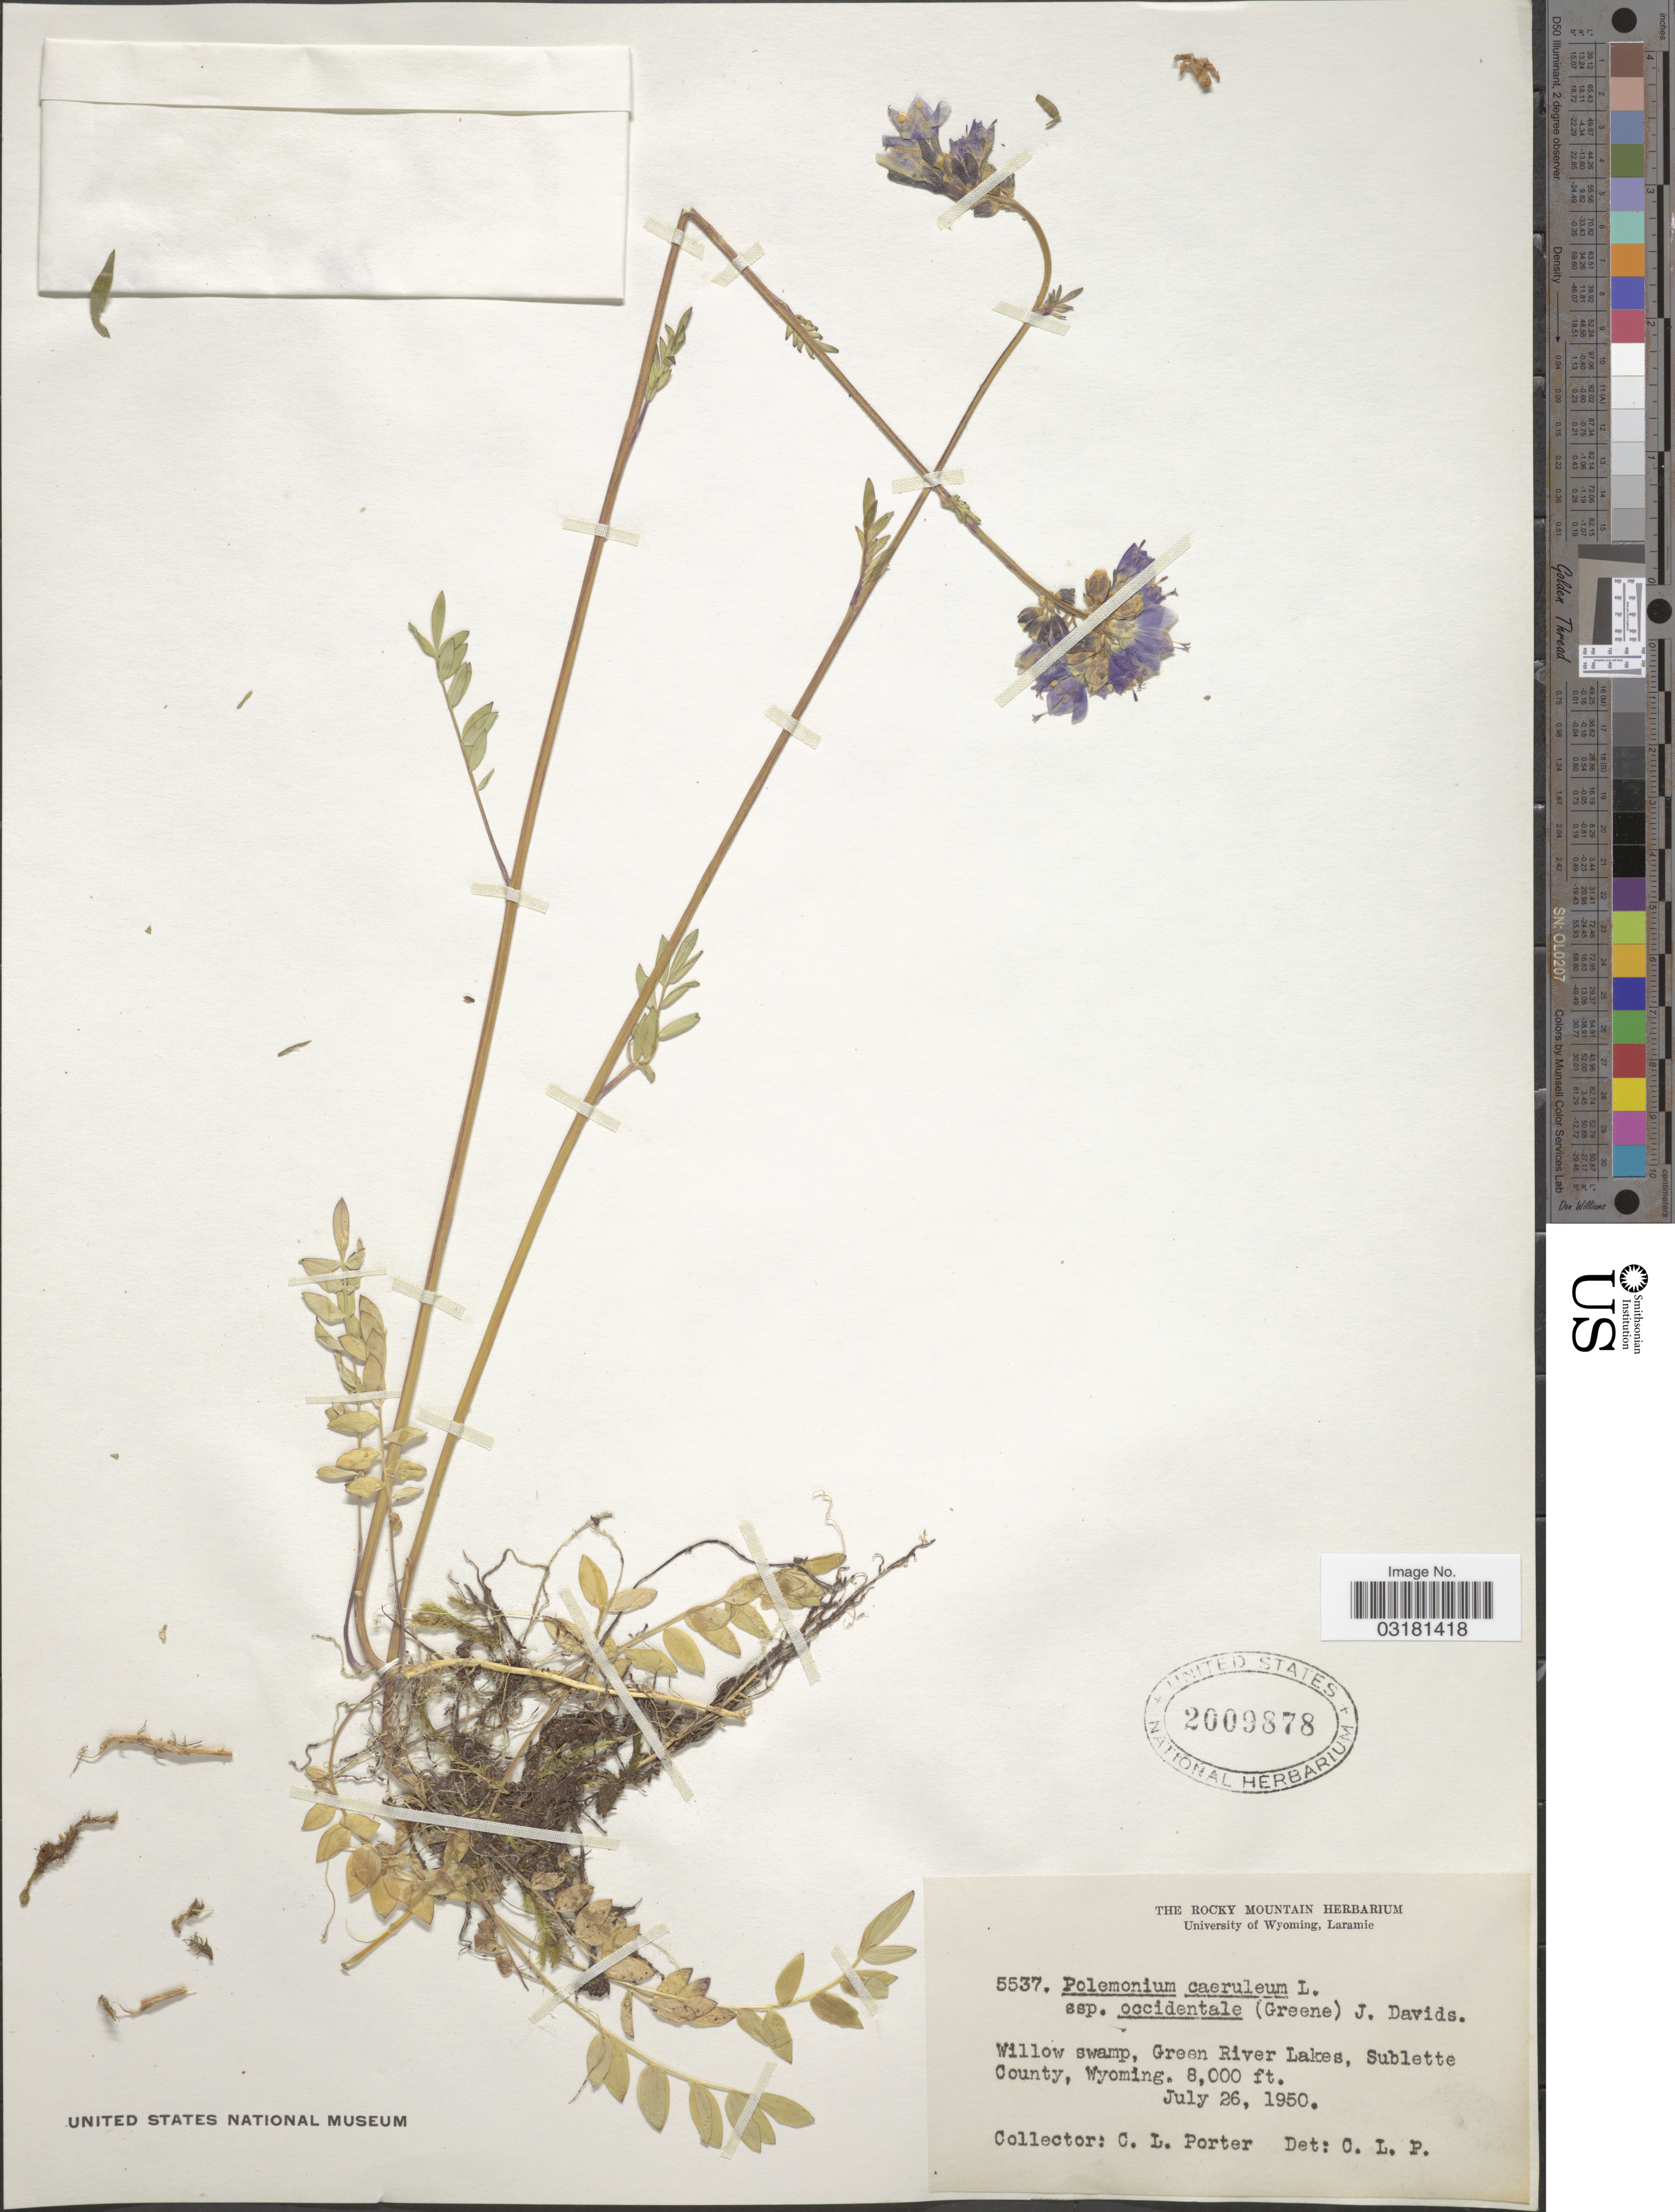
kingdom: Plantae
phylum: Tracheophyta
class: Magnoliopsida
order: Ericales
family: Polemoniaceae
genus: Polemonium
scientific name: Polemonium occidentale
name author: Greene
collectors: C. L. Porter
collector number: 5537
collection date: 1950-07-26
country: United States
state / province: Wyoming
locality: Willow swamp, Green River Lakes, Sublette County.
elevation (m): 2438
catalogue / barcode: US 2009878